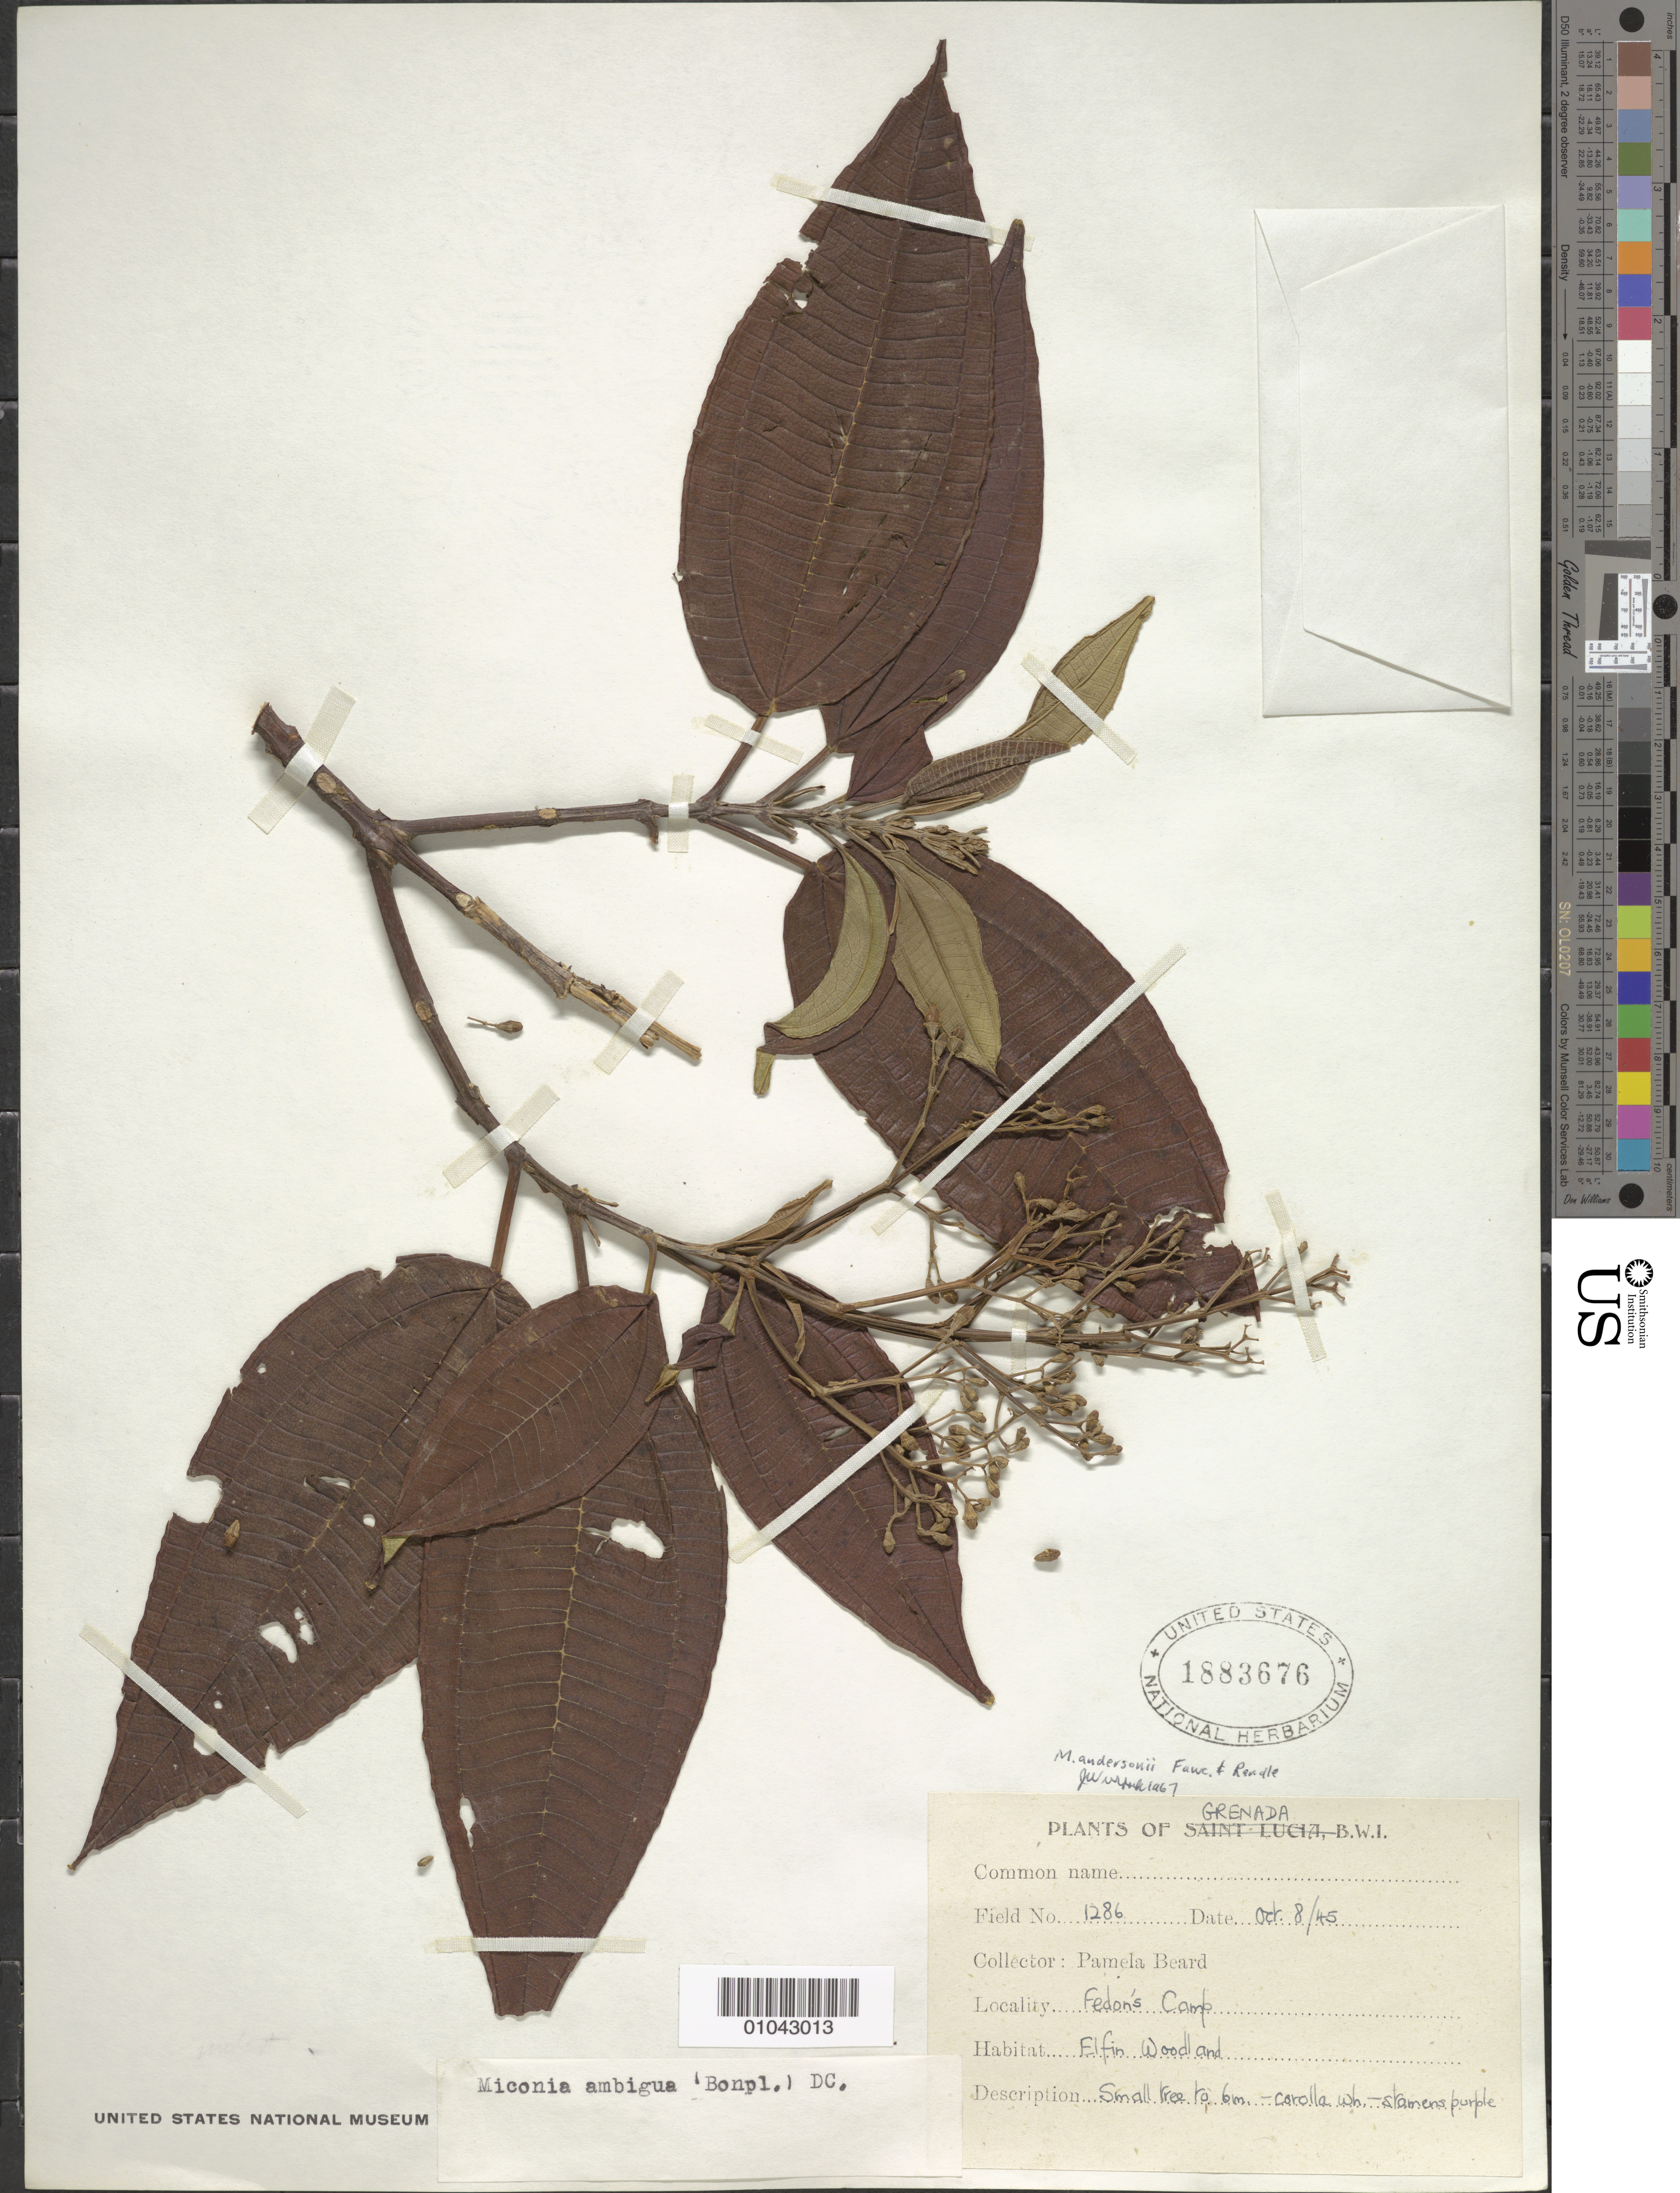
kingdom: Plantae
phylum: Tracheophyta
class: Magnoliopsida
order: Myrtales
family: Melastomataceae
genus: Miconia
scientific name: Miconia andersonii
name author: Fawc. & Rendle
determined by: Wurdack, John J., (US), US (UNITED STATES)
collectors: P. Beard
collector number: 1286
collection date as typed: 08 Oct 1945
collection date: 1945-10-08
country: Grenada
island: Grenada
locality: Fedon's Camp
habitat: Elfin woodland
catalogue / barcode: US 1883676